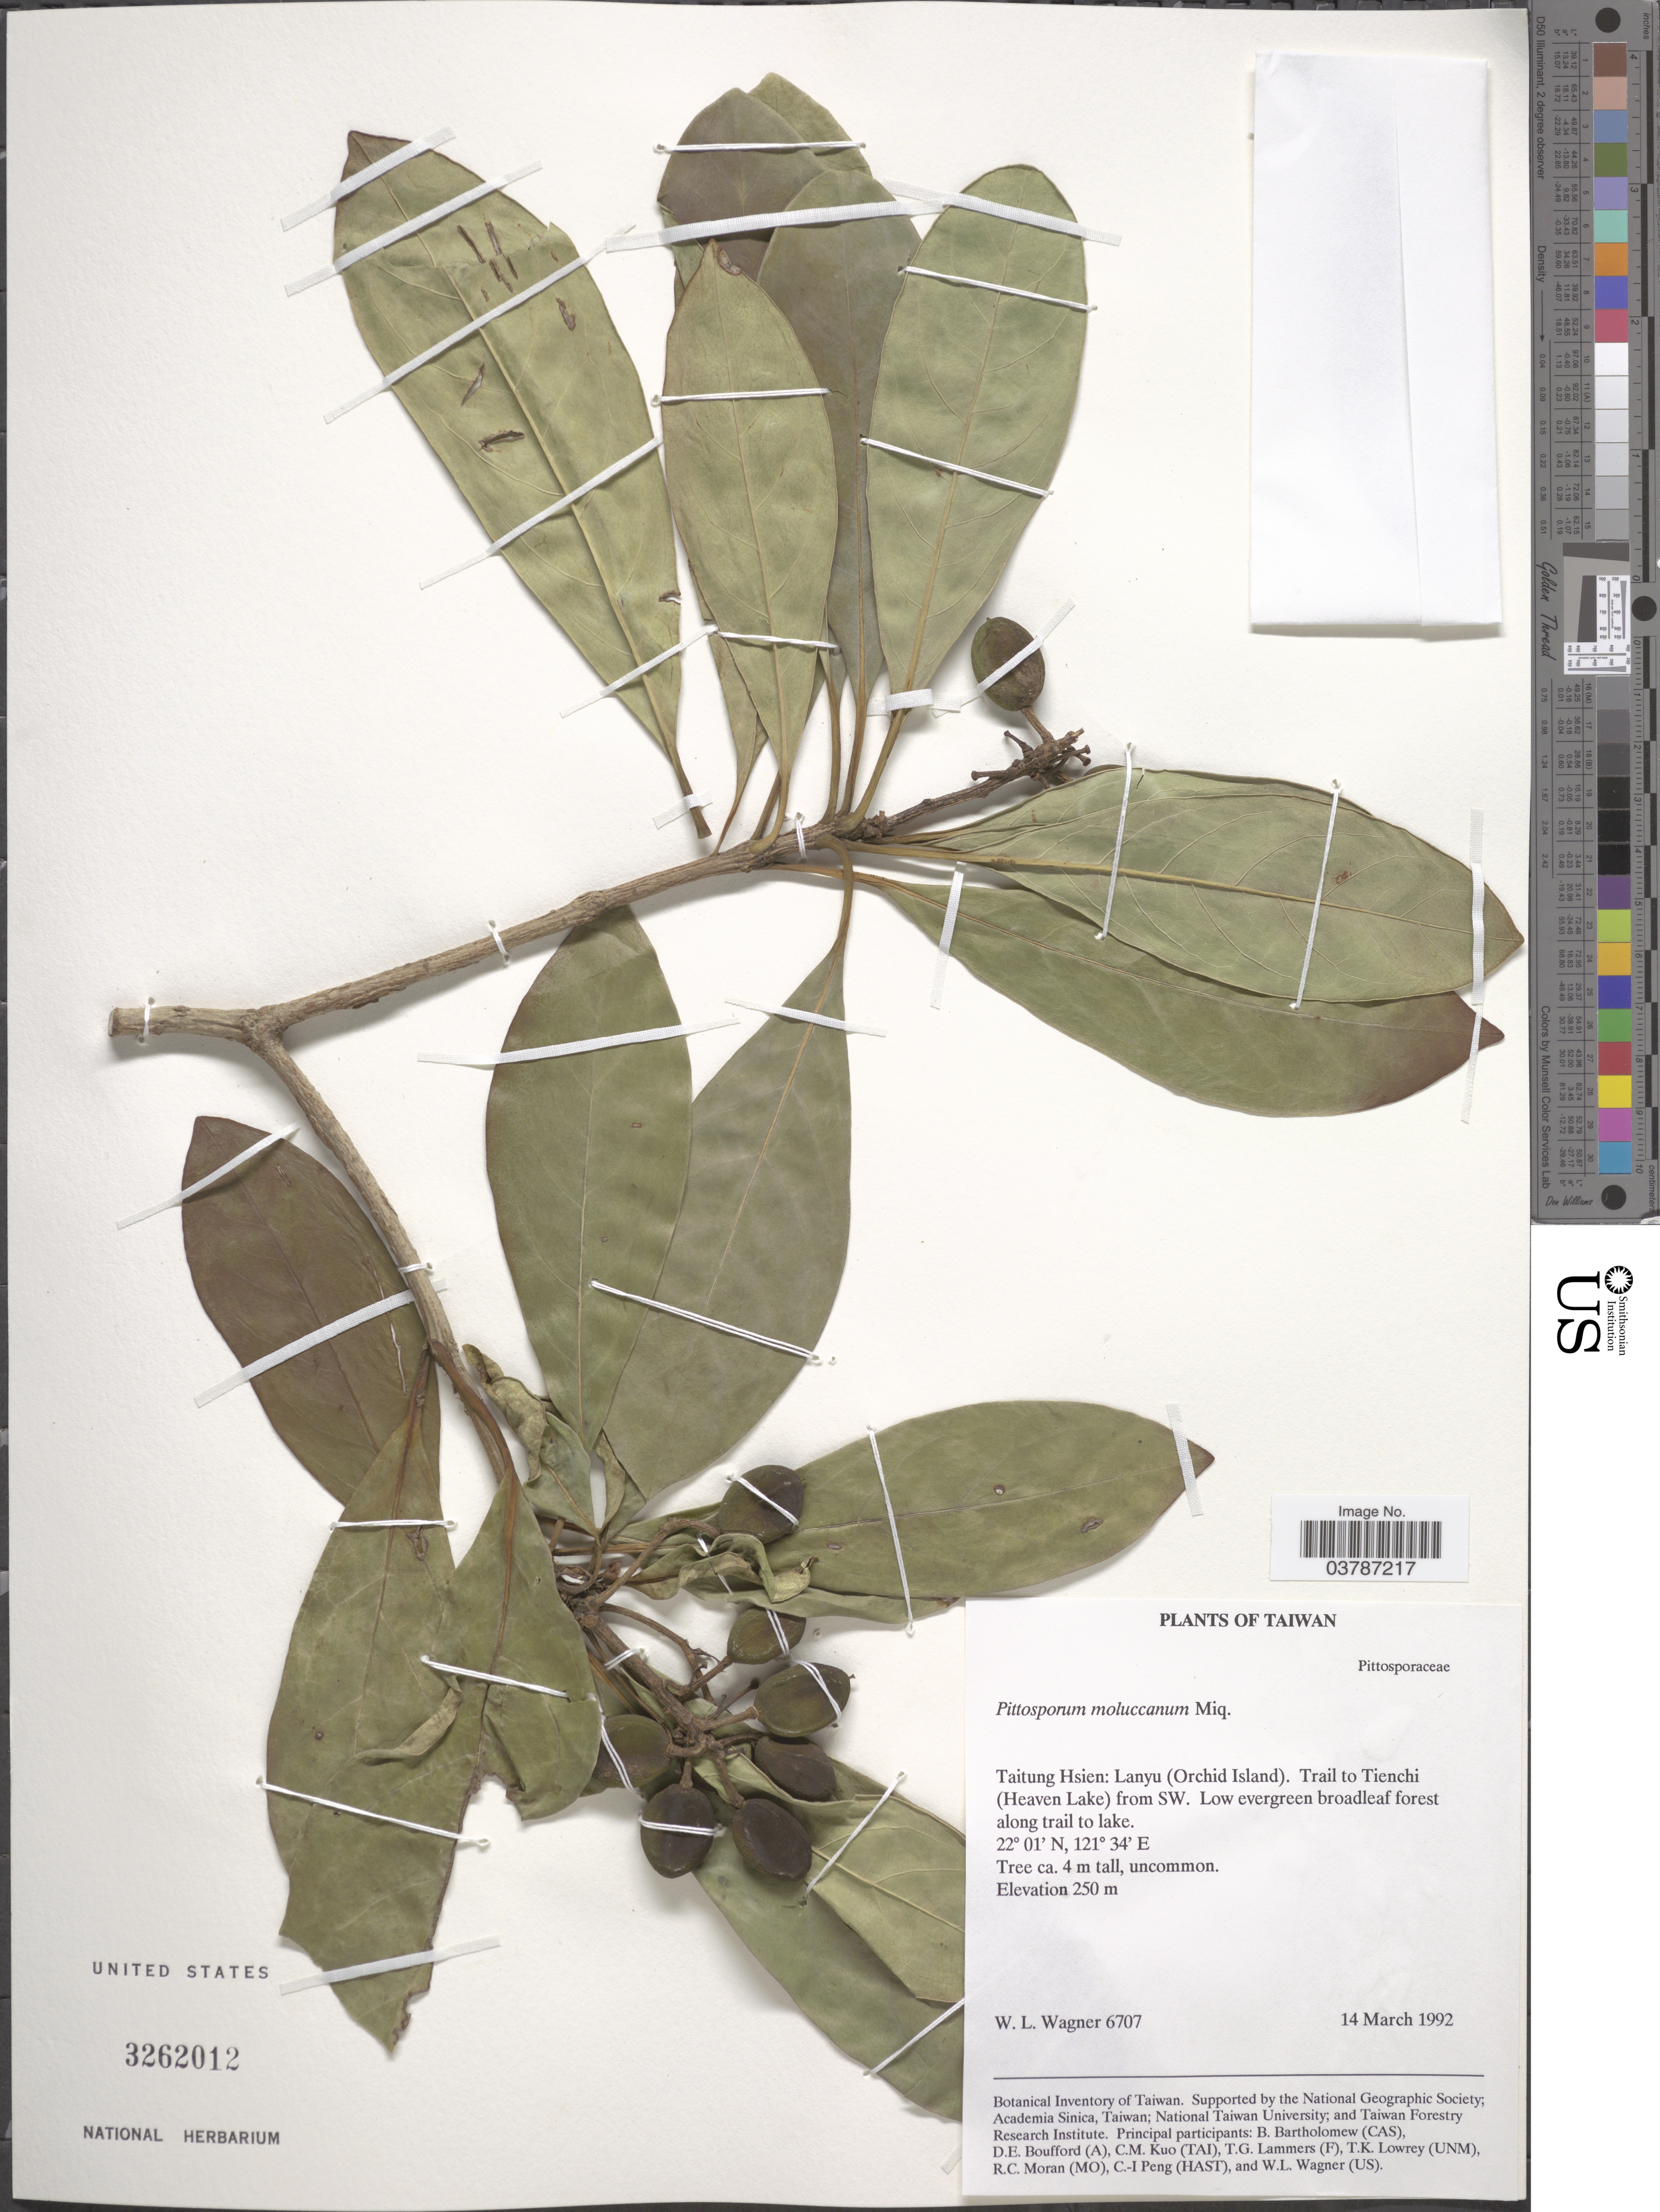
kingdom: Plantae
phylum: Tracheophyta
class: Magnoliopsida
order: Apiales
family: Pittosporaceae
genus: Pittosporum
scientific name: Pittosporum moluccanum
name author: (Lam.) Miq.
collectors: W. L. Wagner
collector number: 6707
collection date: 1992-03-14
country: Taiwan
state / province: Taitung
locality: Taitung Hsien: Lanyu ( Orchid Island). Trail to Tienchi ( Heaven Lake) from SW. Low evergreen broadleaf forest along trail to lake.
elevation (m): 250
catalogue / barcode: US 3262012